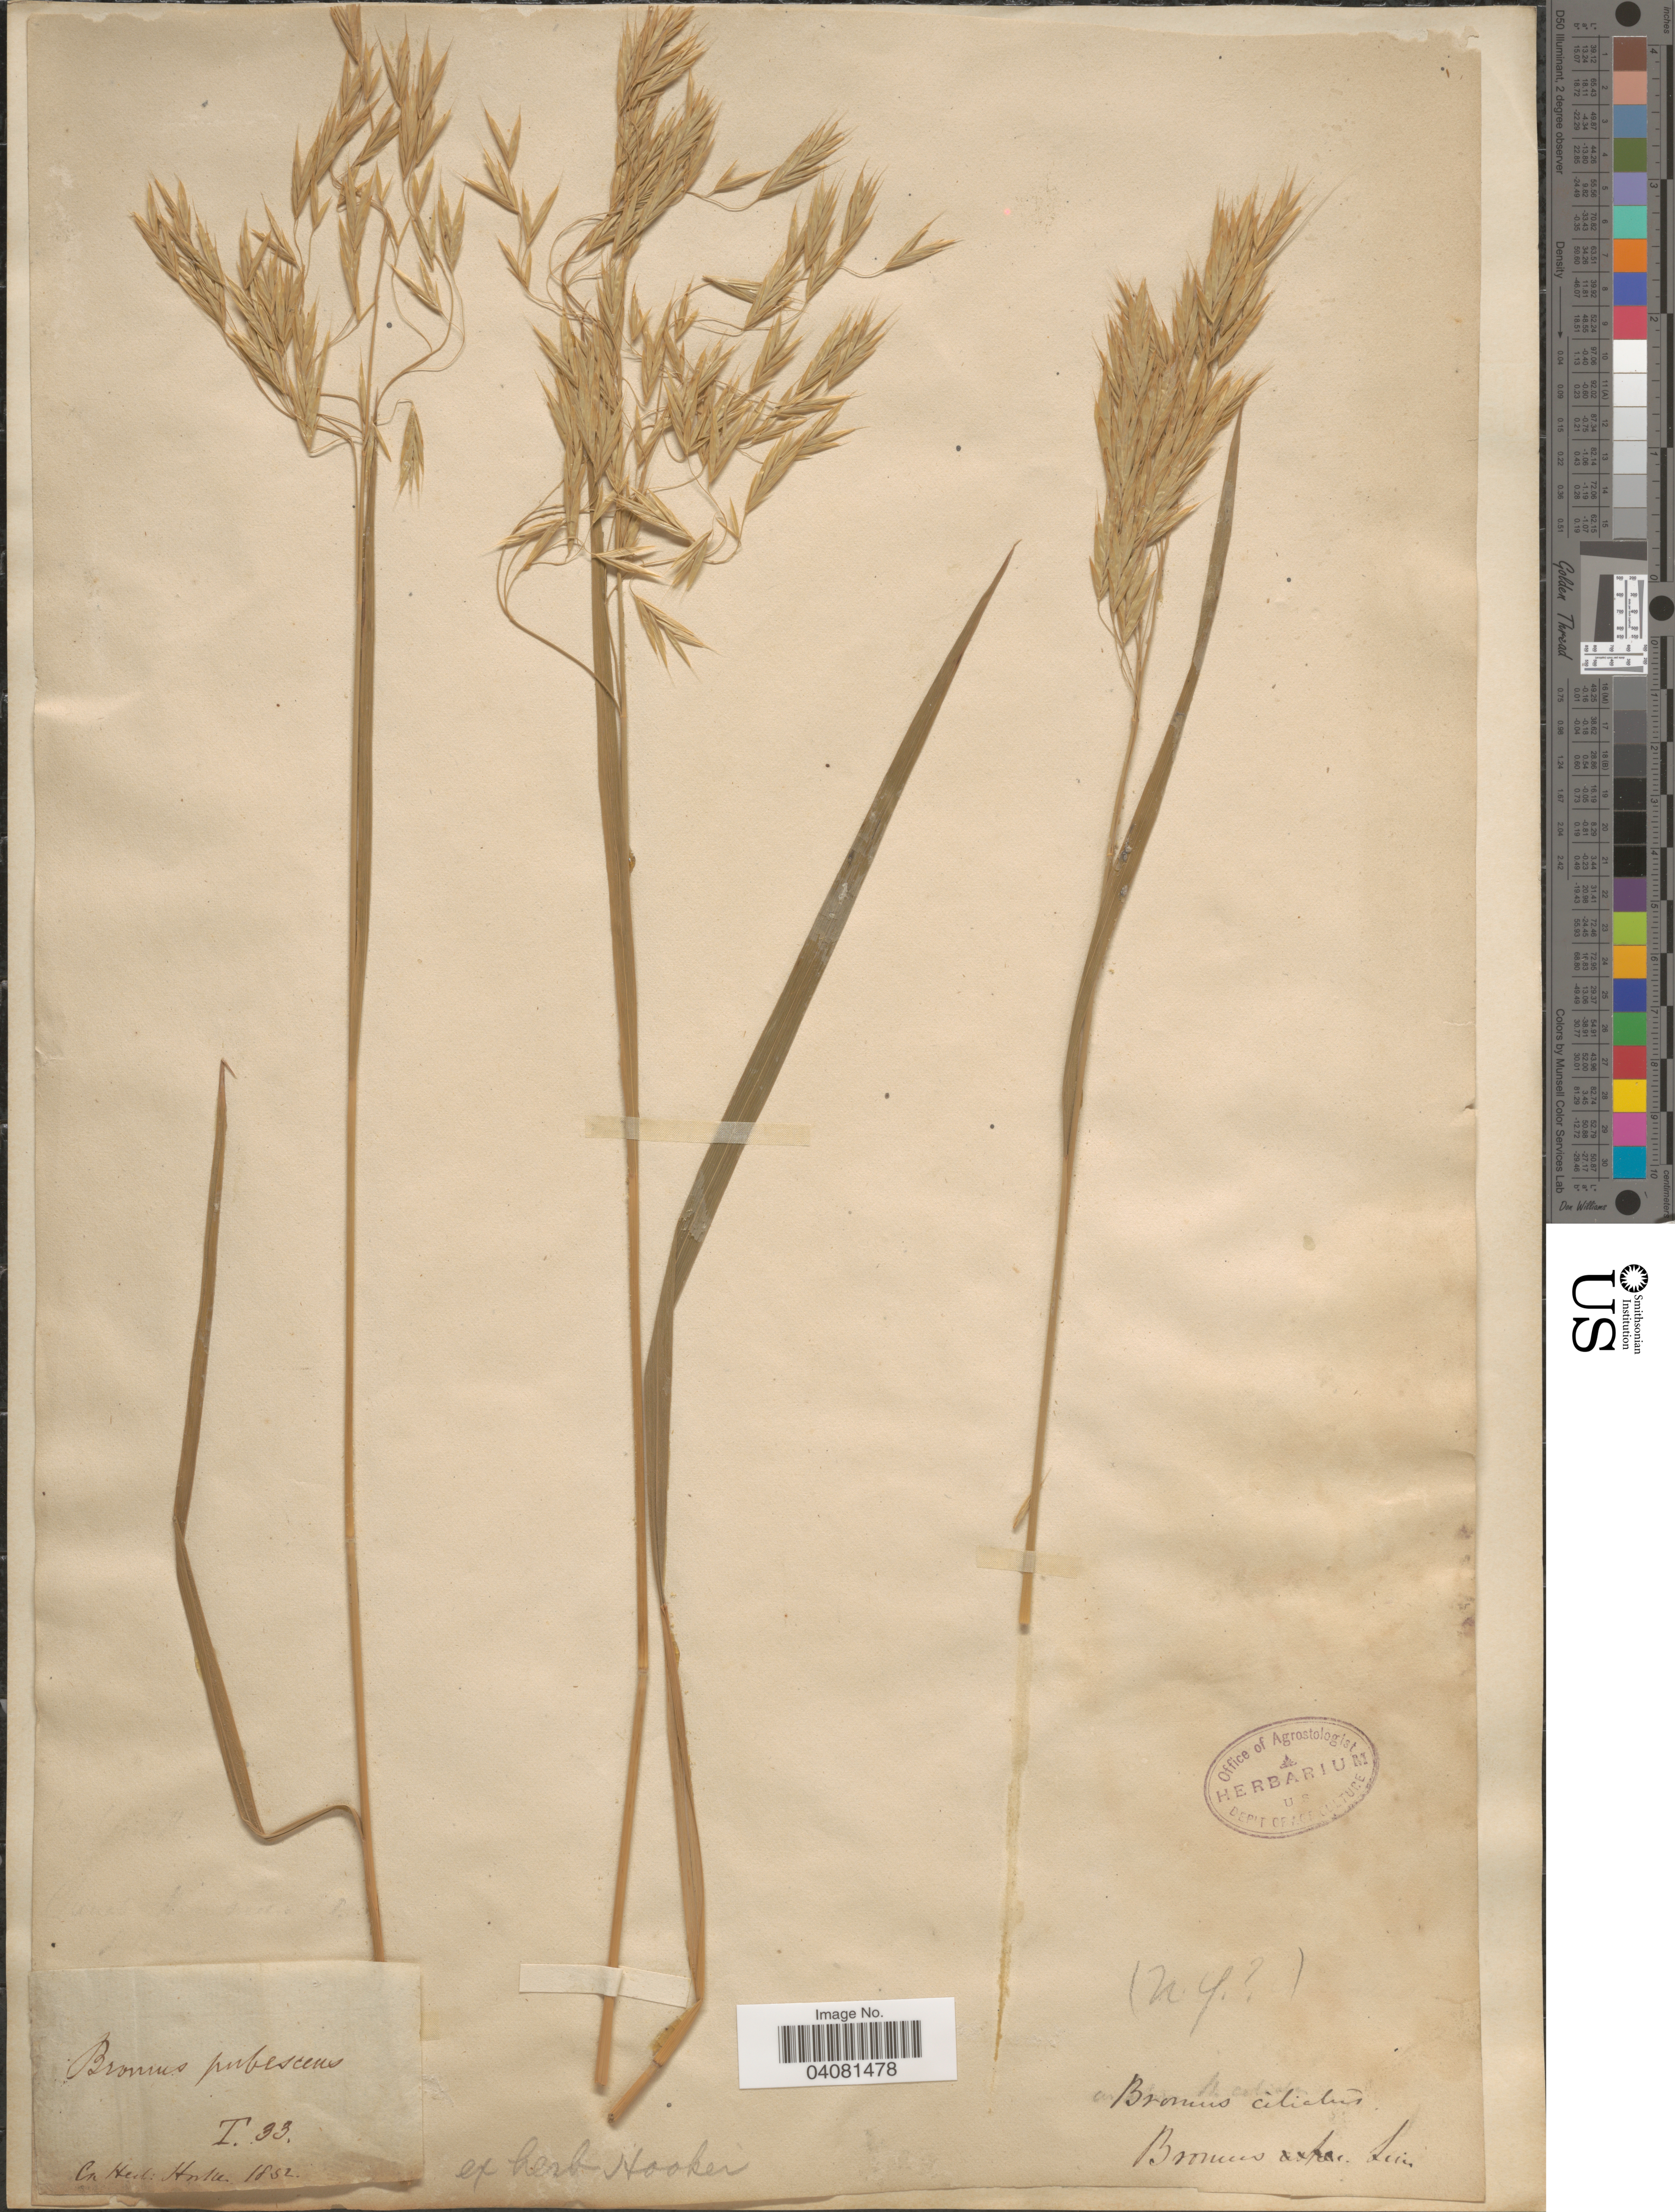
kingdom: Plantae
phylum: Tracheophyta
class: Liliopsida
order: Poales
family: Poaceae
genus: Bromus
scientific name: Bromus ciliatus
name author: L.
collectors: Holle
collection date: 1852